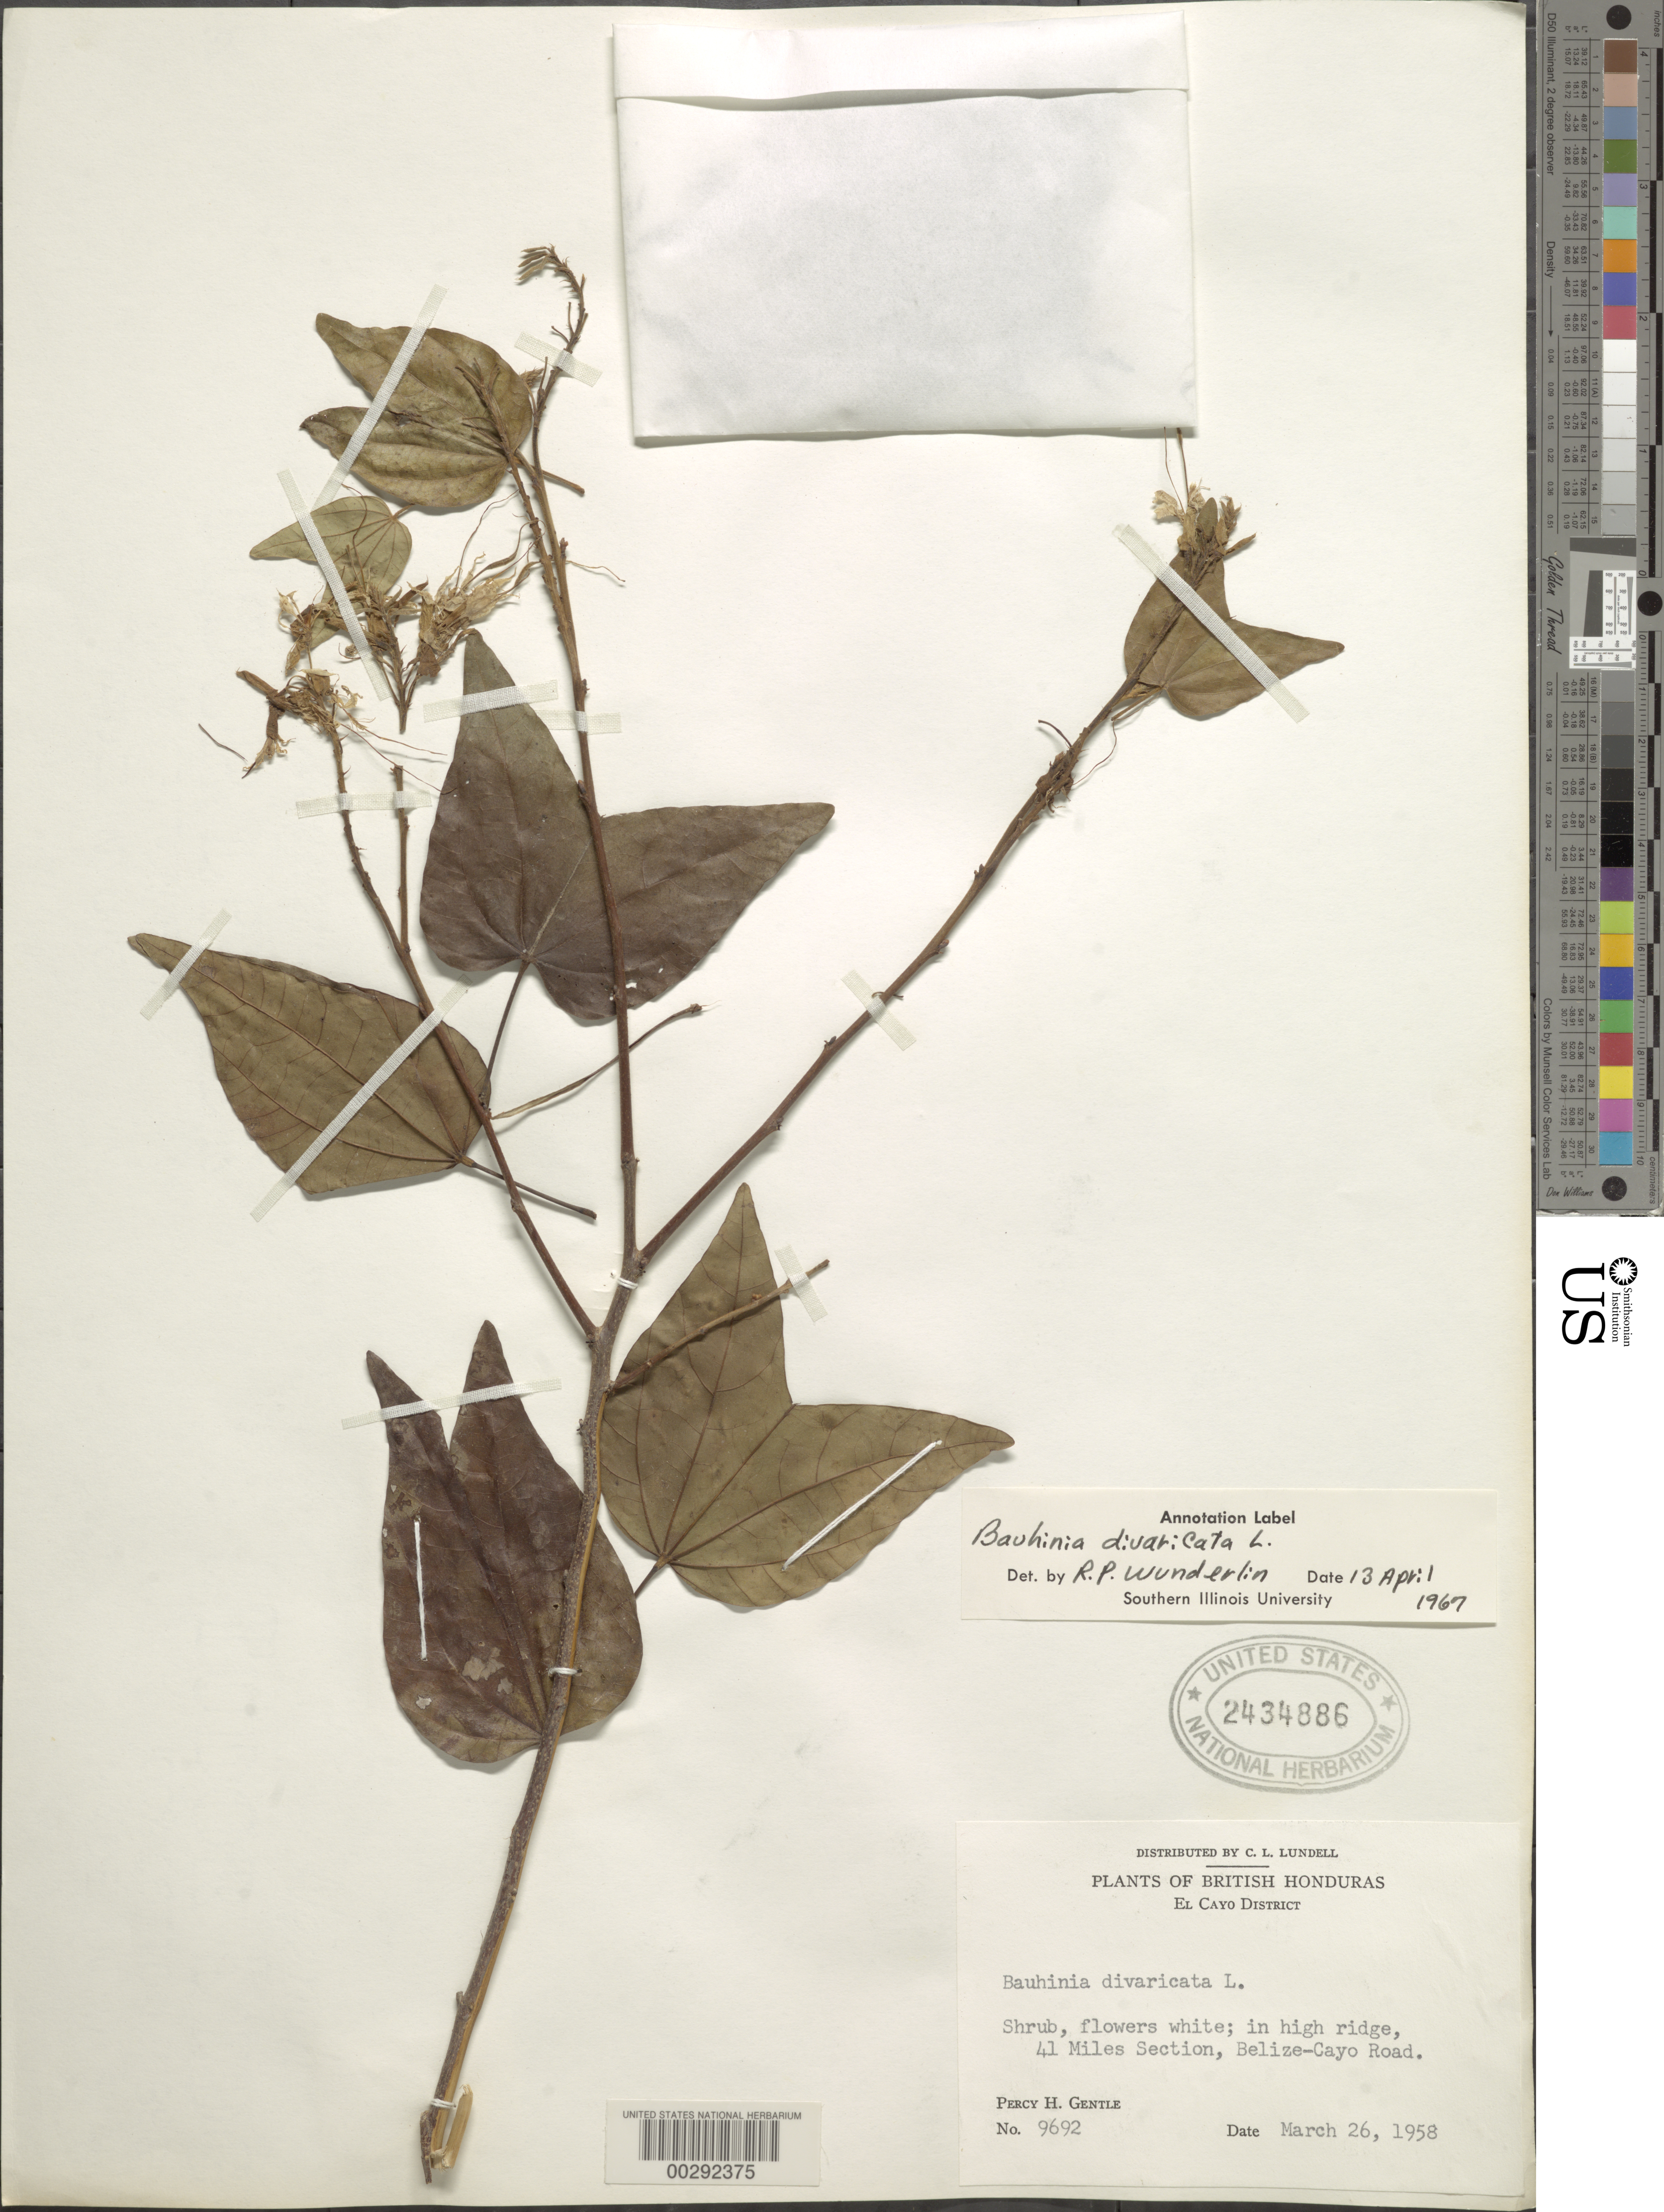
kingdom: Plantae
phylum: Tracheophyta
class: Magnoliopsida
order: Fabales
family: Fabaceae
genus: Bauhinia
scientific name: Bauhinia divaricata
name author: L.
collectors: P. H. Gentle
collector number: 9692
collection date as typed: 26 Mar 1958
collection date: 1958-03-26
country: Belize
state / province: Cayo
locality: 41 mile section, Belize - Cayo road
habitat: In high ridge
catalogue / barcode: US 2434886